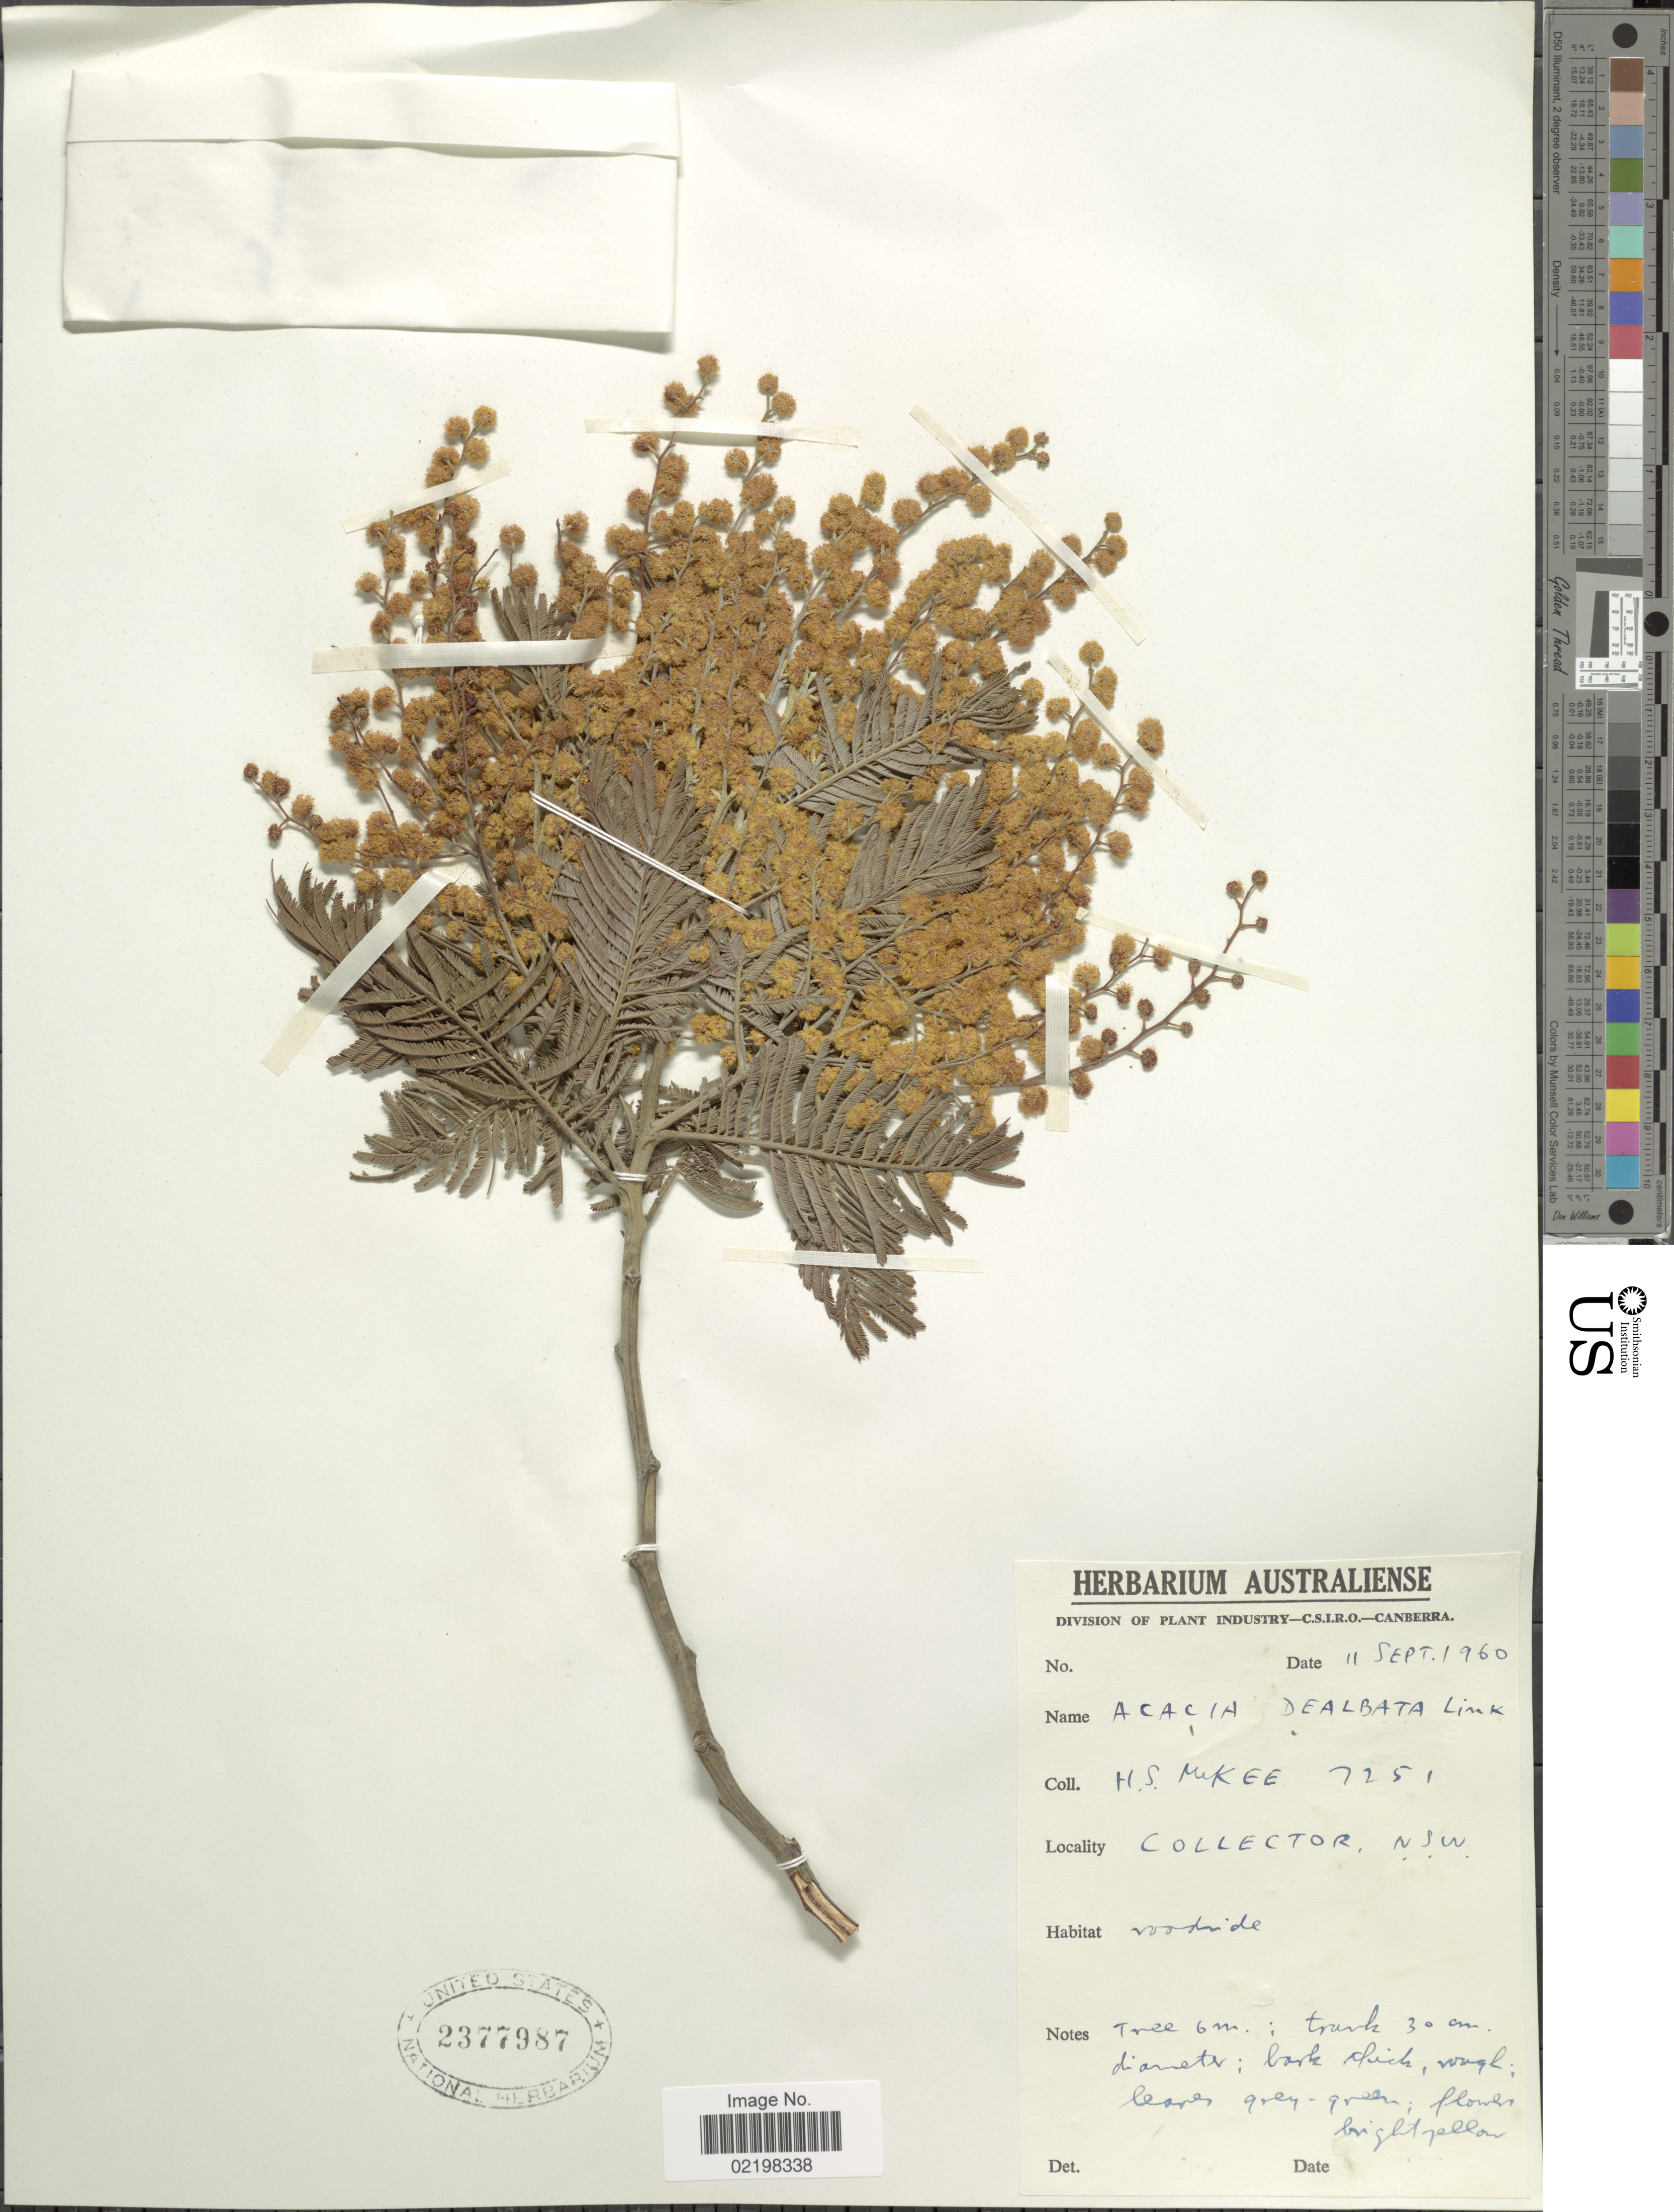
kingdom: Plantae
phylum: Tracheophyta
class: Magnoliopsida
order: Fabales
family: Fabaceae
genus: Acacia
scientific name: Acacia decurrens var. dealbata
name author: (Link) Maiden ex F. Muell.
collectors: H. S. McKee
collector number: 7251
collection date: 1960-09-11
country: Australia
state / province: New South Wales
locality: Collector,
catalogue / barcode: US 2377987